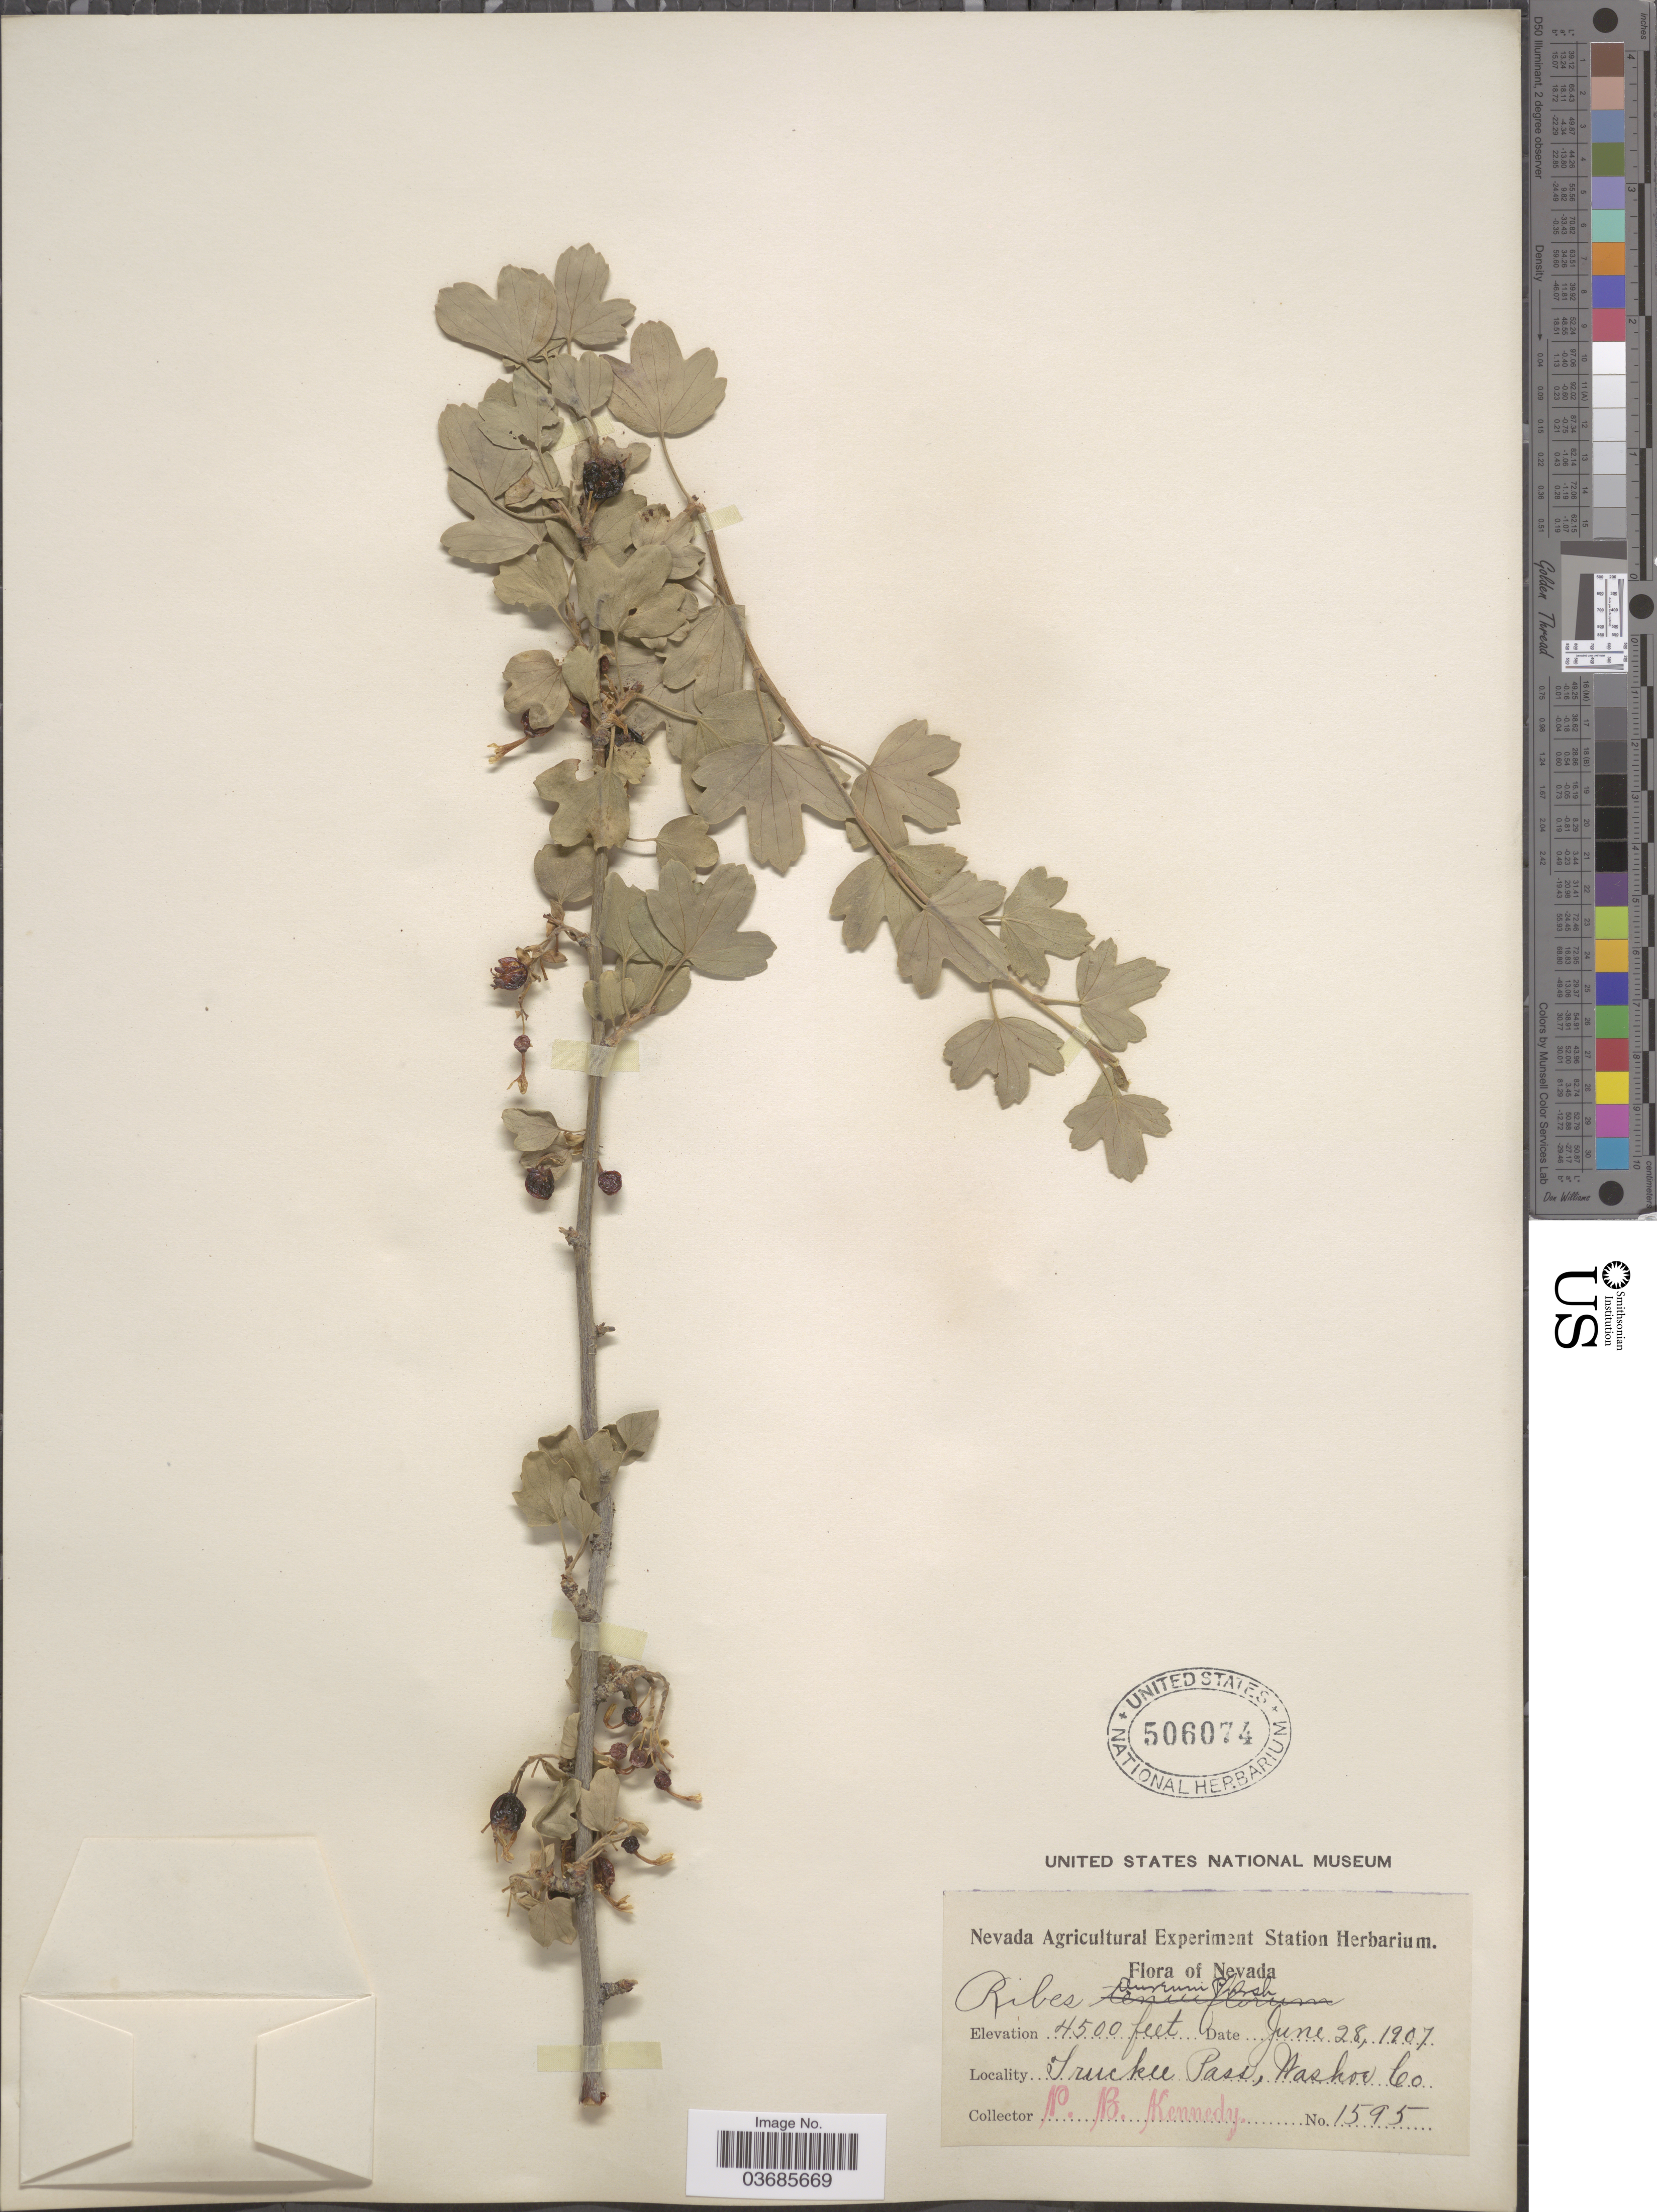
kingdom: Plantae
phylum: Tracheophyta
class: Magnoliopsida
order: Saxifragales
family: Grossulariaceae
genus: Ribes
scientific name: Ribes aureum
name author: Pursh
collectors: P. B. Kennedy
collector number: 1595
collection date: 1907-06-28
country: United States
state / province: Nevada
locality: Truckee Pass, Washoe Co.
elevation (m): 1372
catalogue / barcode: US 506074